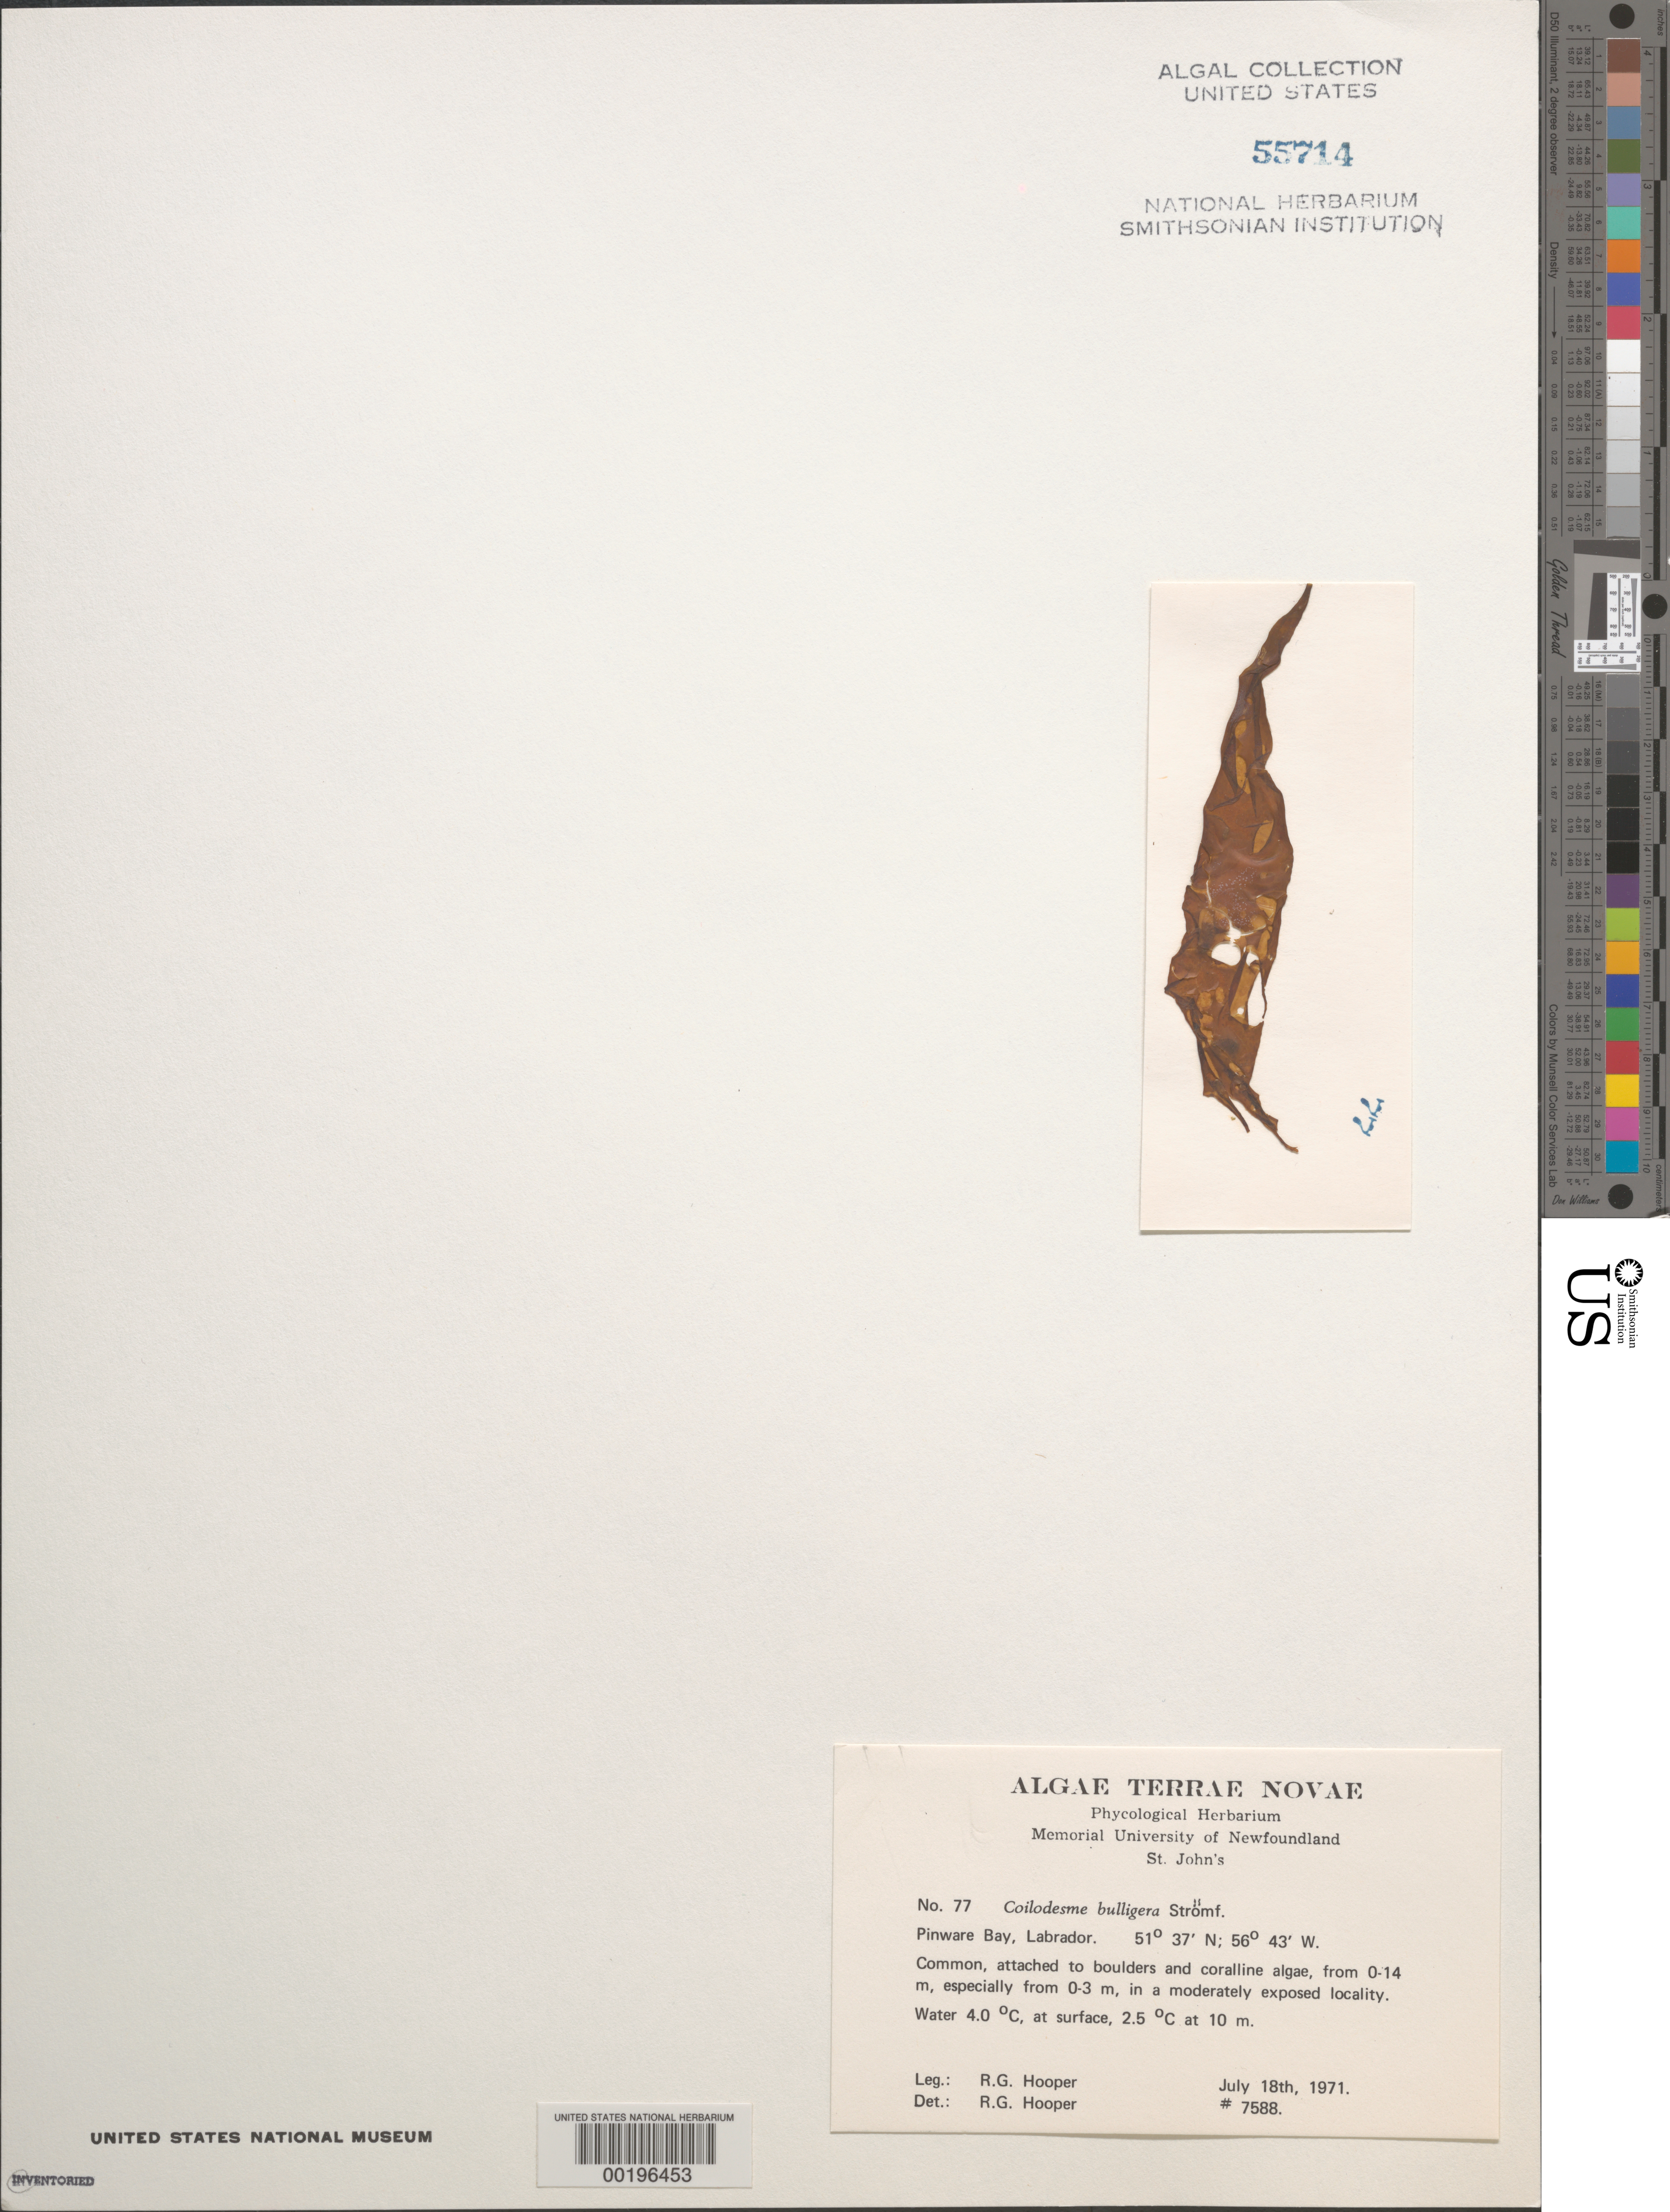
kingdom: Chromista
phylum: Ochrophyta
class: Phaeophyceae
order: Ectocarpales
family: Chordariaceae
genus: Coilodesme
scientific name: Coilodesme bulligera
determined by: Hooper, R. G.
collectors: R. G. Hooper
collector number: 7588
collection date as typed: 18 Jul 1971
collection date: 1971-07-18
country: Canada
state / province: Newfoundland and Labrador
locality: Pinware Bay, Labrador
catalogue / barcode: US 55714